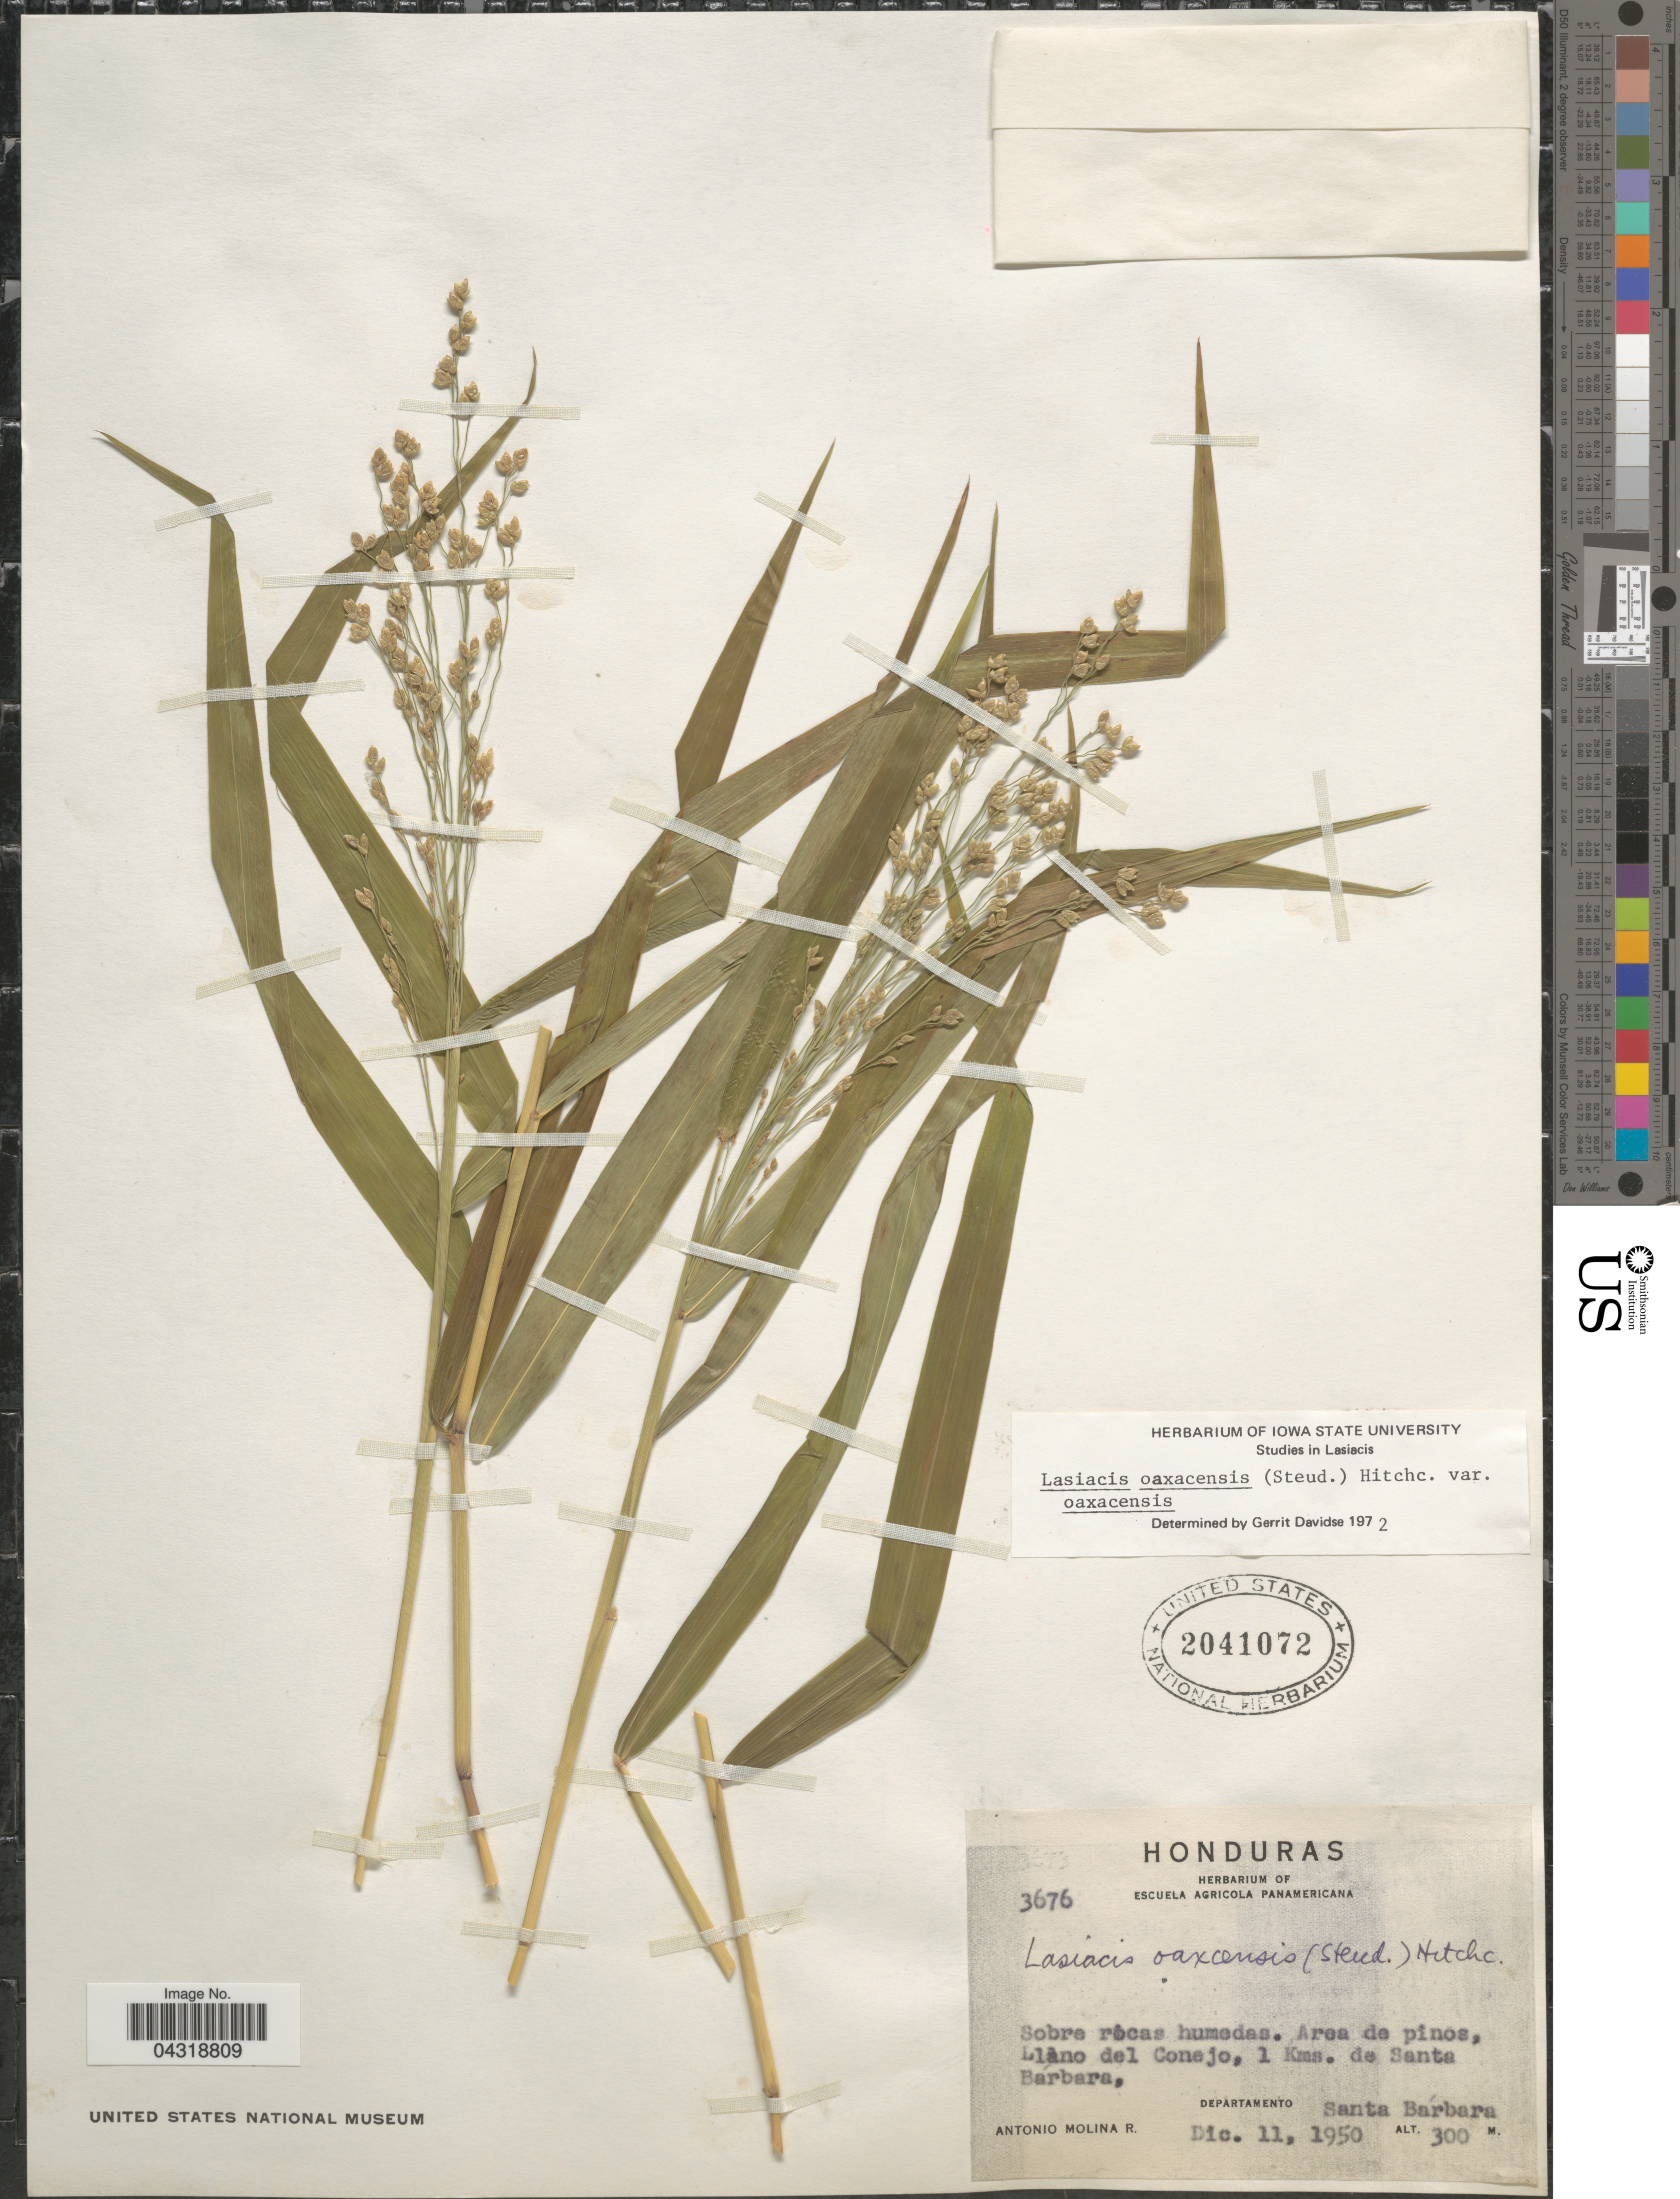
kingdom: Plantae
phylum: Tracheophyta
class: Liliopsida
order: Poales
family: Poaceae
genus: Lasiacis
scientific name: Lasiacis oaxacensis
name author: (Steud.) Hitchc.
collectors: A. Molina R.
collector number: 3676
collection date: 1950-12-11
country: Honduras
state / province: Santa Barbara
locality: Area de pinos, Llano del Conejo, 1 Kms. de Santa Barbara, Departamento Santa Bárbara.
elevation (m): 300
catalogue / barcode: US 2041072